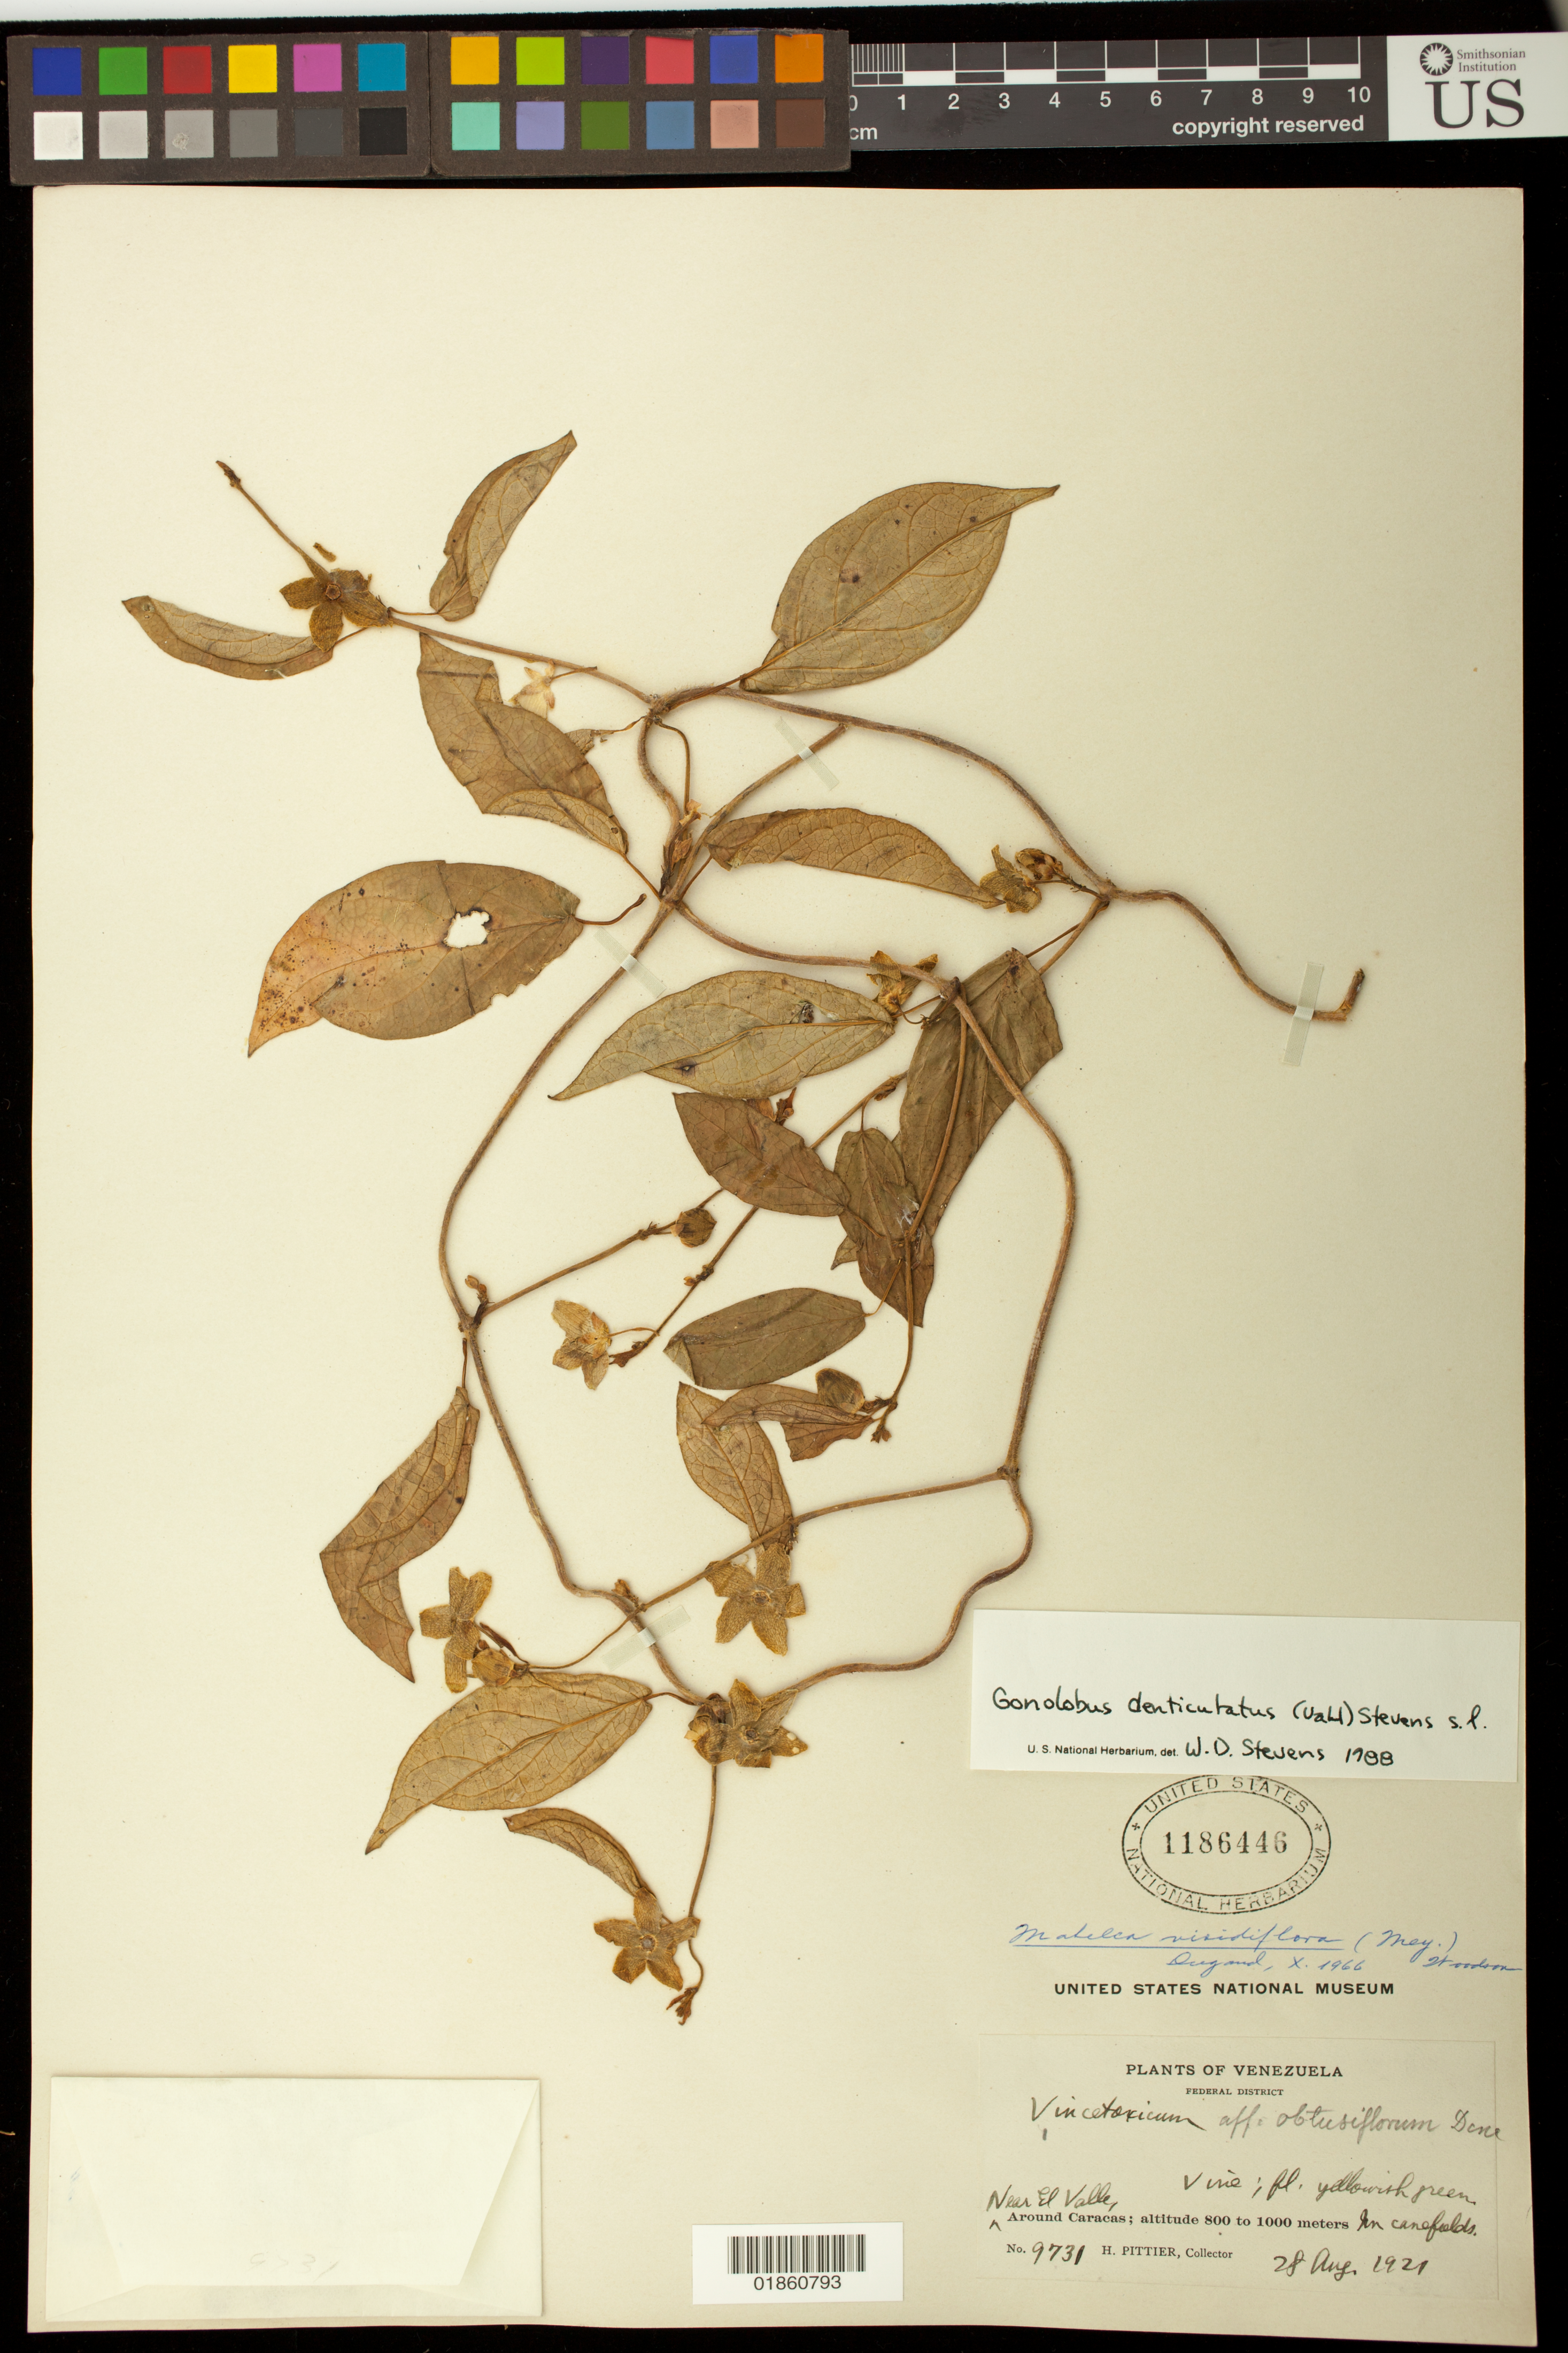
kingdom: Plantae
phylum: Tracheophyta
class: Magnoliopsida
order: Gentianales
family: Apocynaceae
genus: Gonolobus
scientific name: Gonolobus denticulatus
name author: (Vahl) W.D. Stevens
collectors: H. F. Pittier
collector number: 9731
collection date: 1921-08-28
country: Venezuela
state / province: Distrito Federal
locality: Near El Valle, Around Caracas in canefields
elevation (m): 800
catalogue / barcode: US 1186446